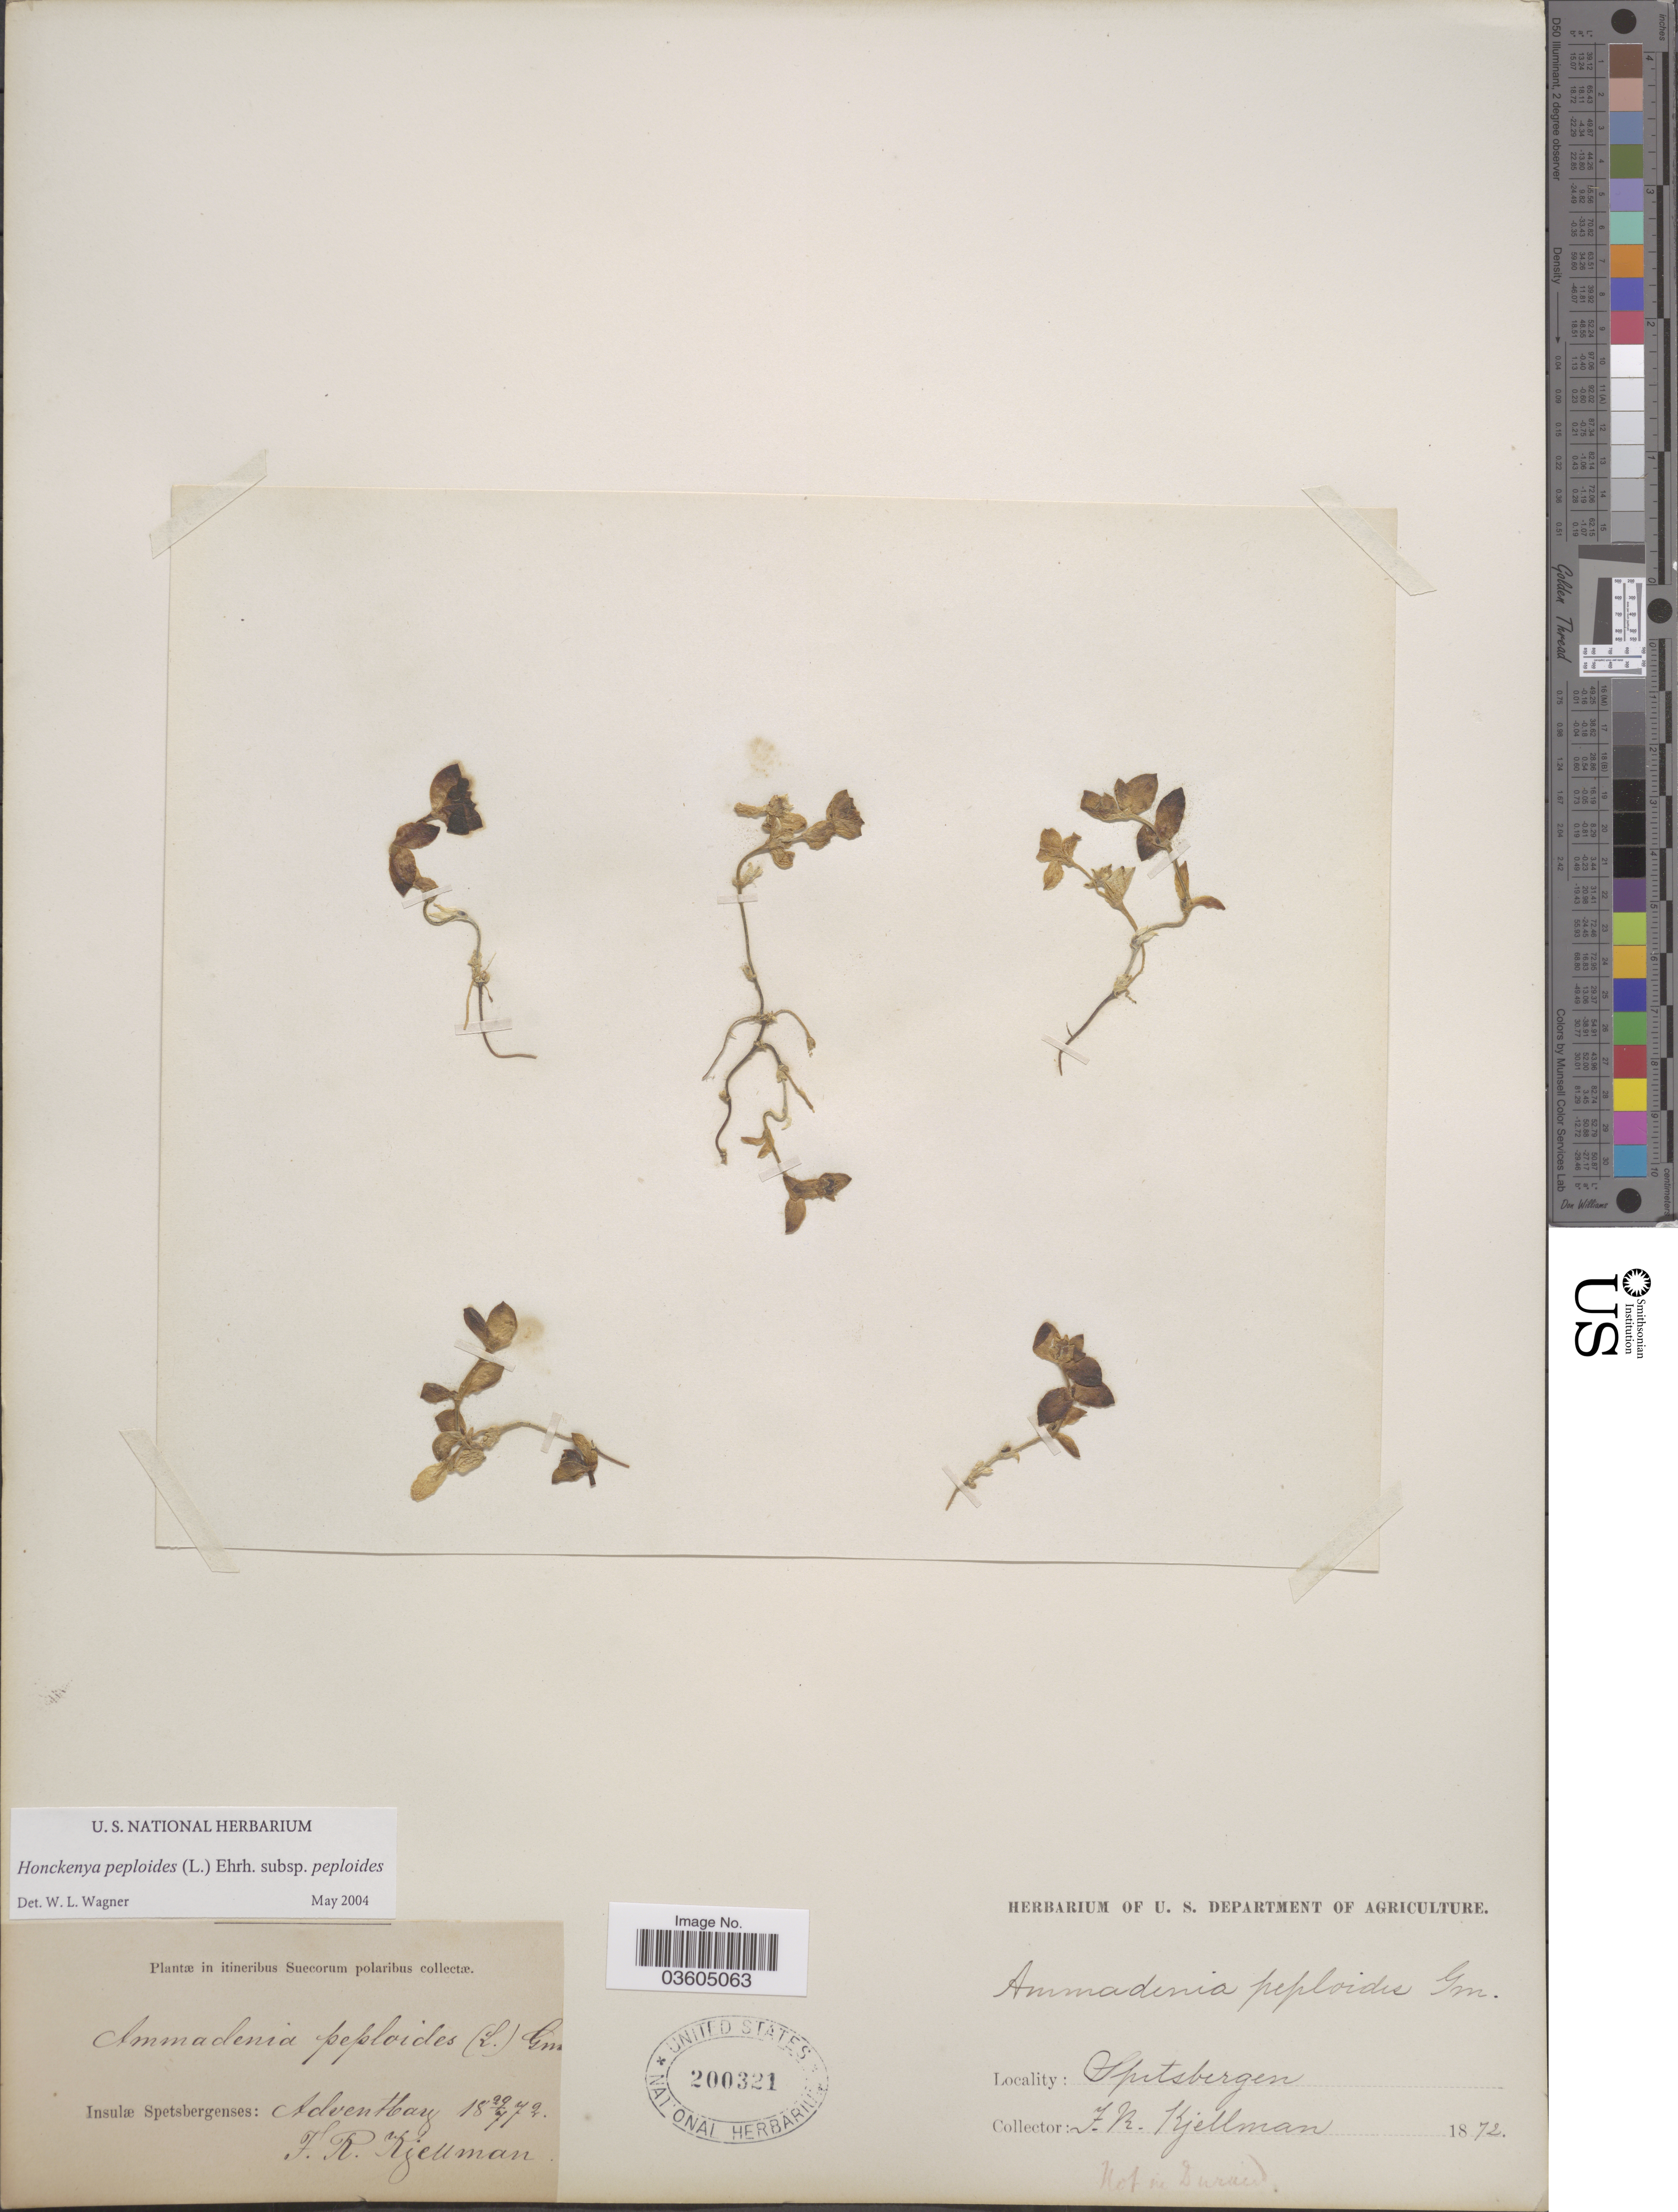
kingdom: Plantae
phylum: Tracheophyta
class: Magnoliopsida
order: Caryophyllales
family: Caryophyllaceae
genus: Honckenya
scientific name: Honckenya peploides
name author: (L.) Ehrh.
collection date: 1872-07-29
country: Norway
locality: In itineribus Suecorum polaribus. Insulæ Spetsbergenses: Adventbay. Spitzbergen.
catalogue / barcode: US 200321